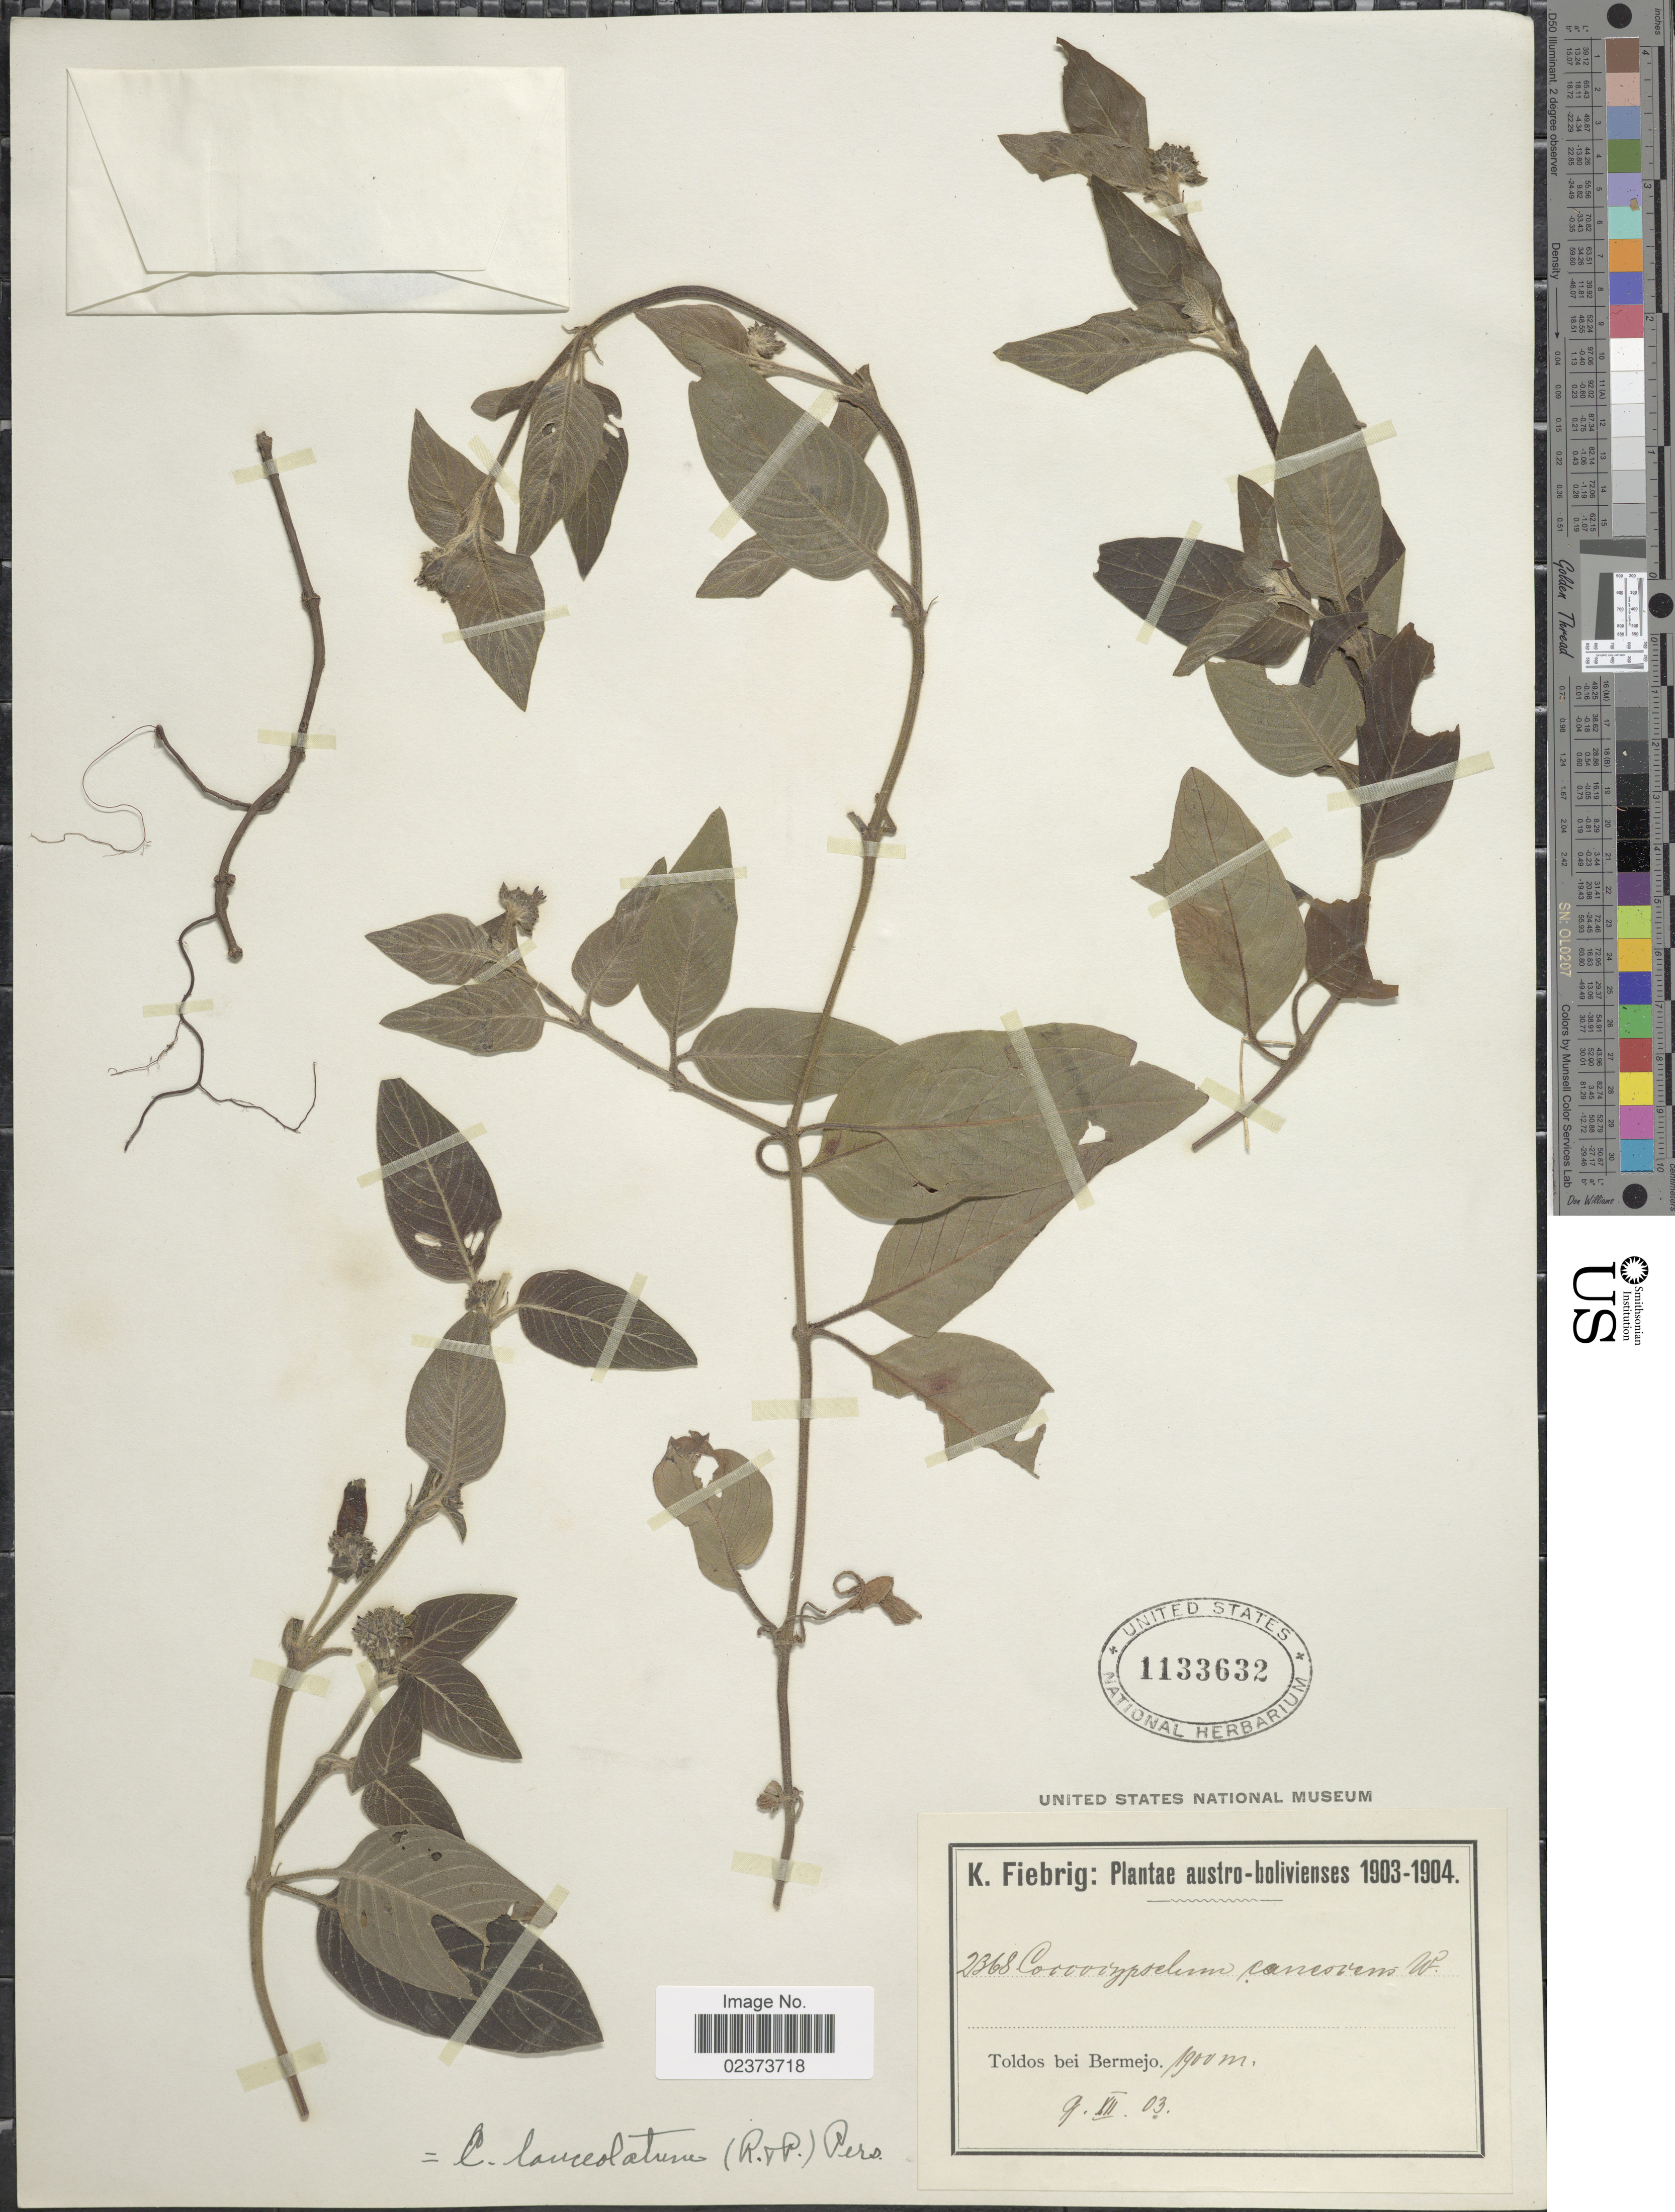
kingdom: Plantae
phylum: Tracheophyta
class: Magnoliopsida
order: Gentianales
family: Rubiaceae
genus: Coccocypselum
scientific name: Coccocypselum lanceolatum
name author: (Ruiz & Pav.) Pers.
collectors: K. Fiebrig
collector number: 2368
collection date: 1903-12-09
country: Bolivia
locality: Austro-bolivienses, Toldos bei Bermejo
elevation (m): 1900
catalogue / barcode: US 1133632